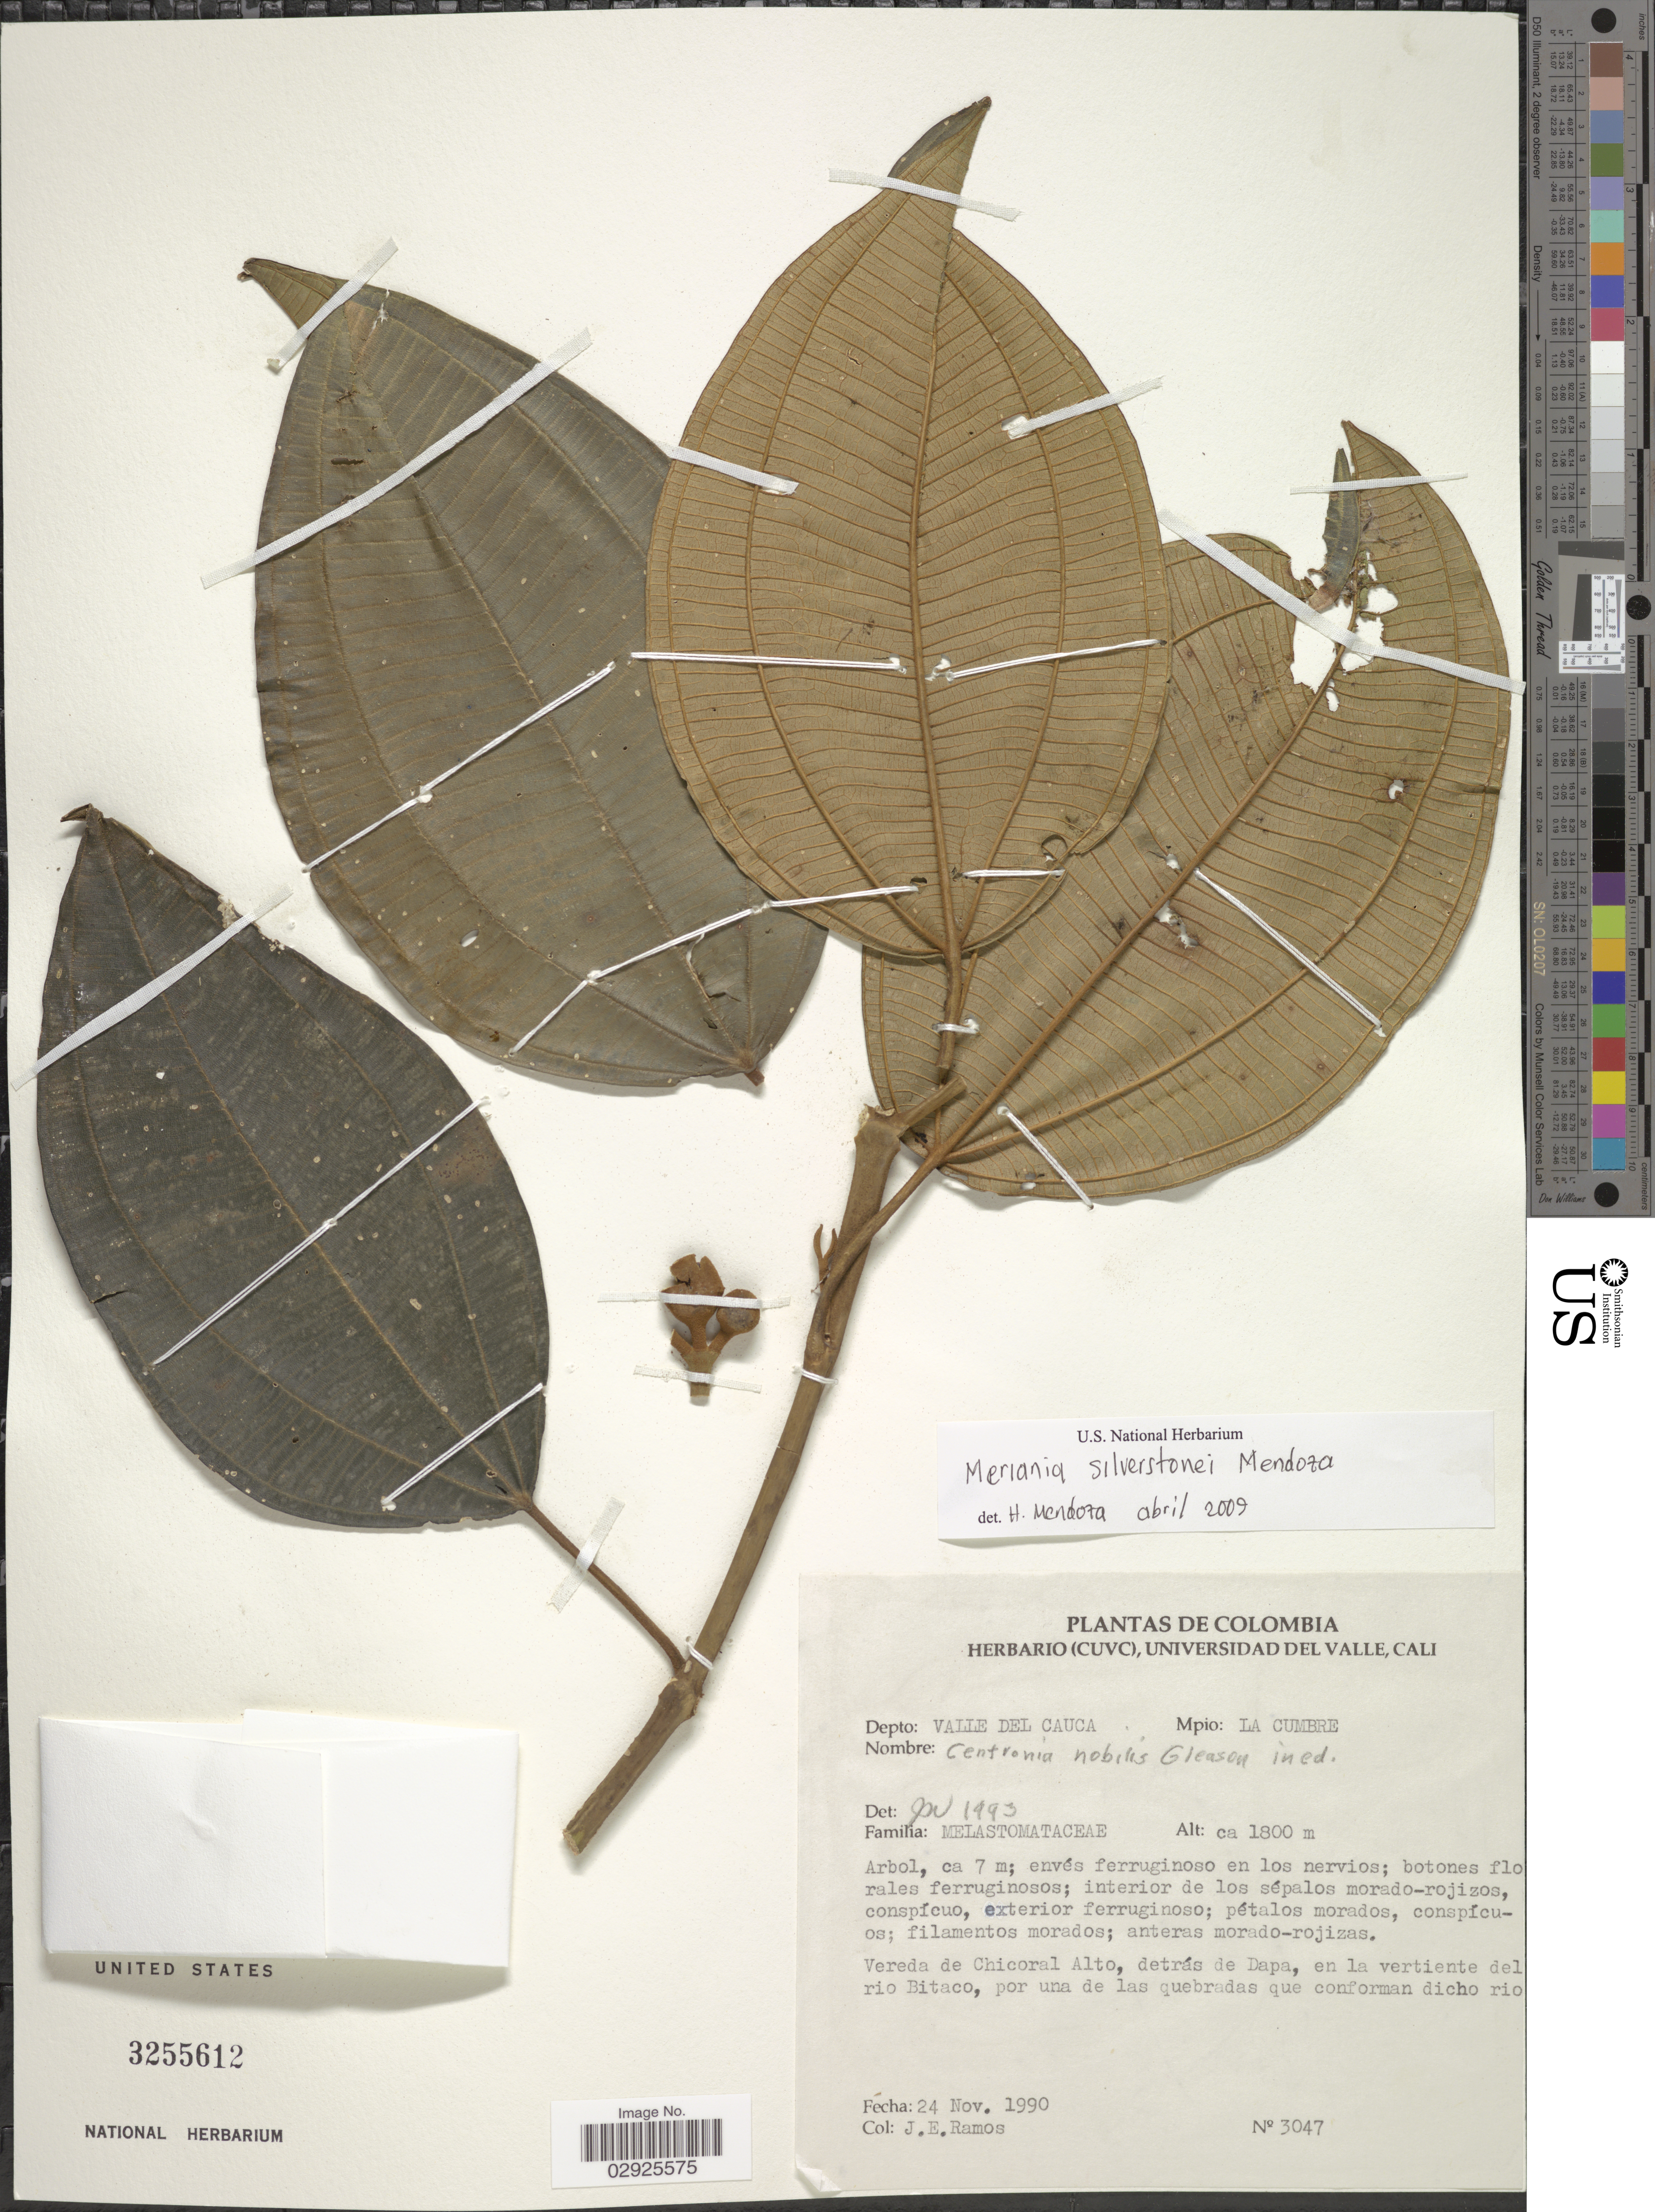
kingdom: Plantae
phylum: Tracheophyta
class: Magnoliopsida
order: Myrtales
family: Melastomataceae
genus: Meriania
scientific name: Meriania silverstonei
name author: Humberto Mend. & Fern. Alonso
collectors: J. E. Ramos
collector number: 3047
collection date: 1990-11-24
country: Colombia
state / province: Valle del Cauca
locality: Depto: Valle del Cauca, Mpio: La Cumbre, Vereda de Chicoral Alto, detrás de Dapa, en la vertiente del rio Bitaco.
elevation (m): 1800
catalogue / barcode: US 3255612